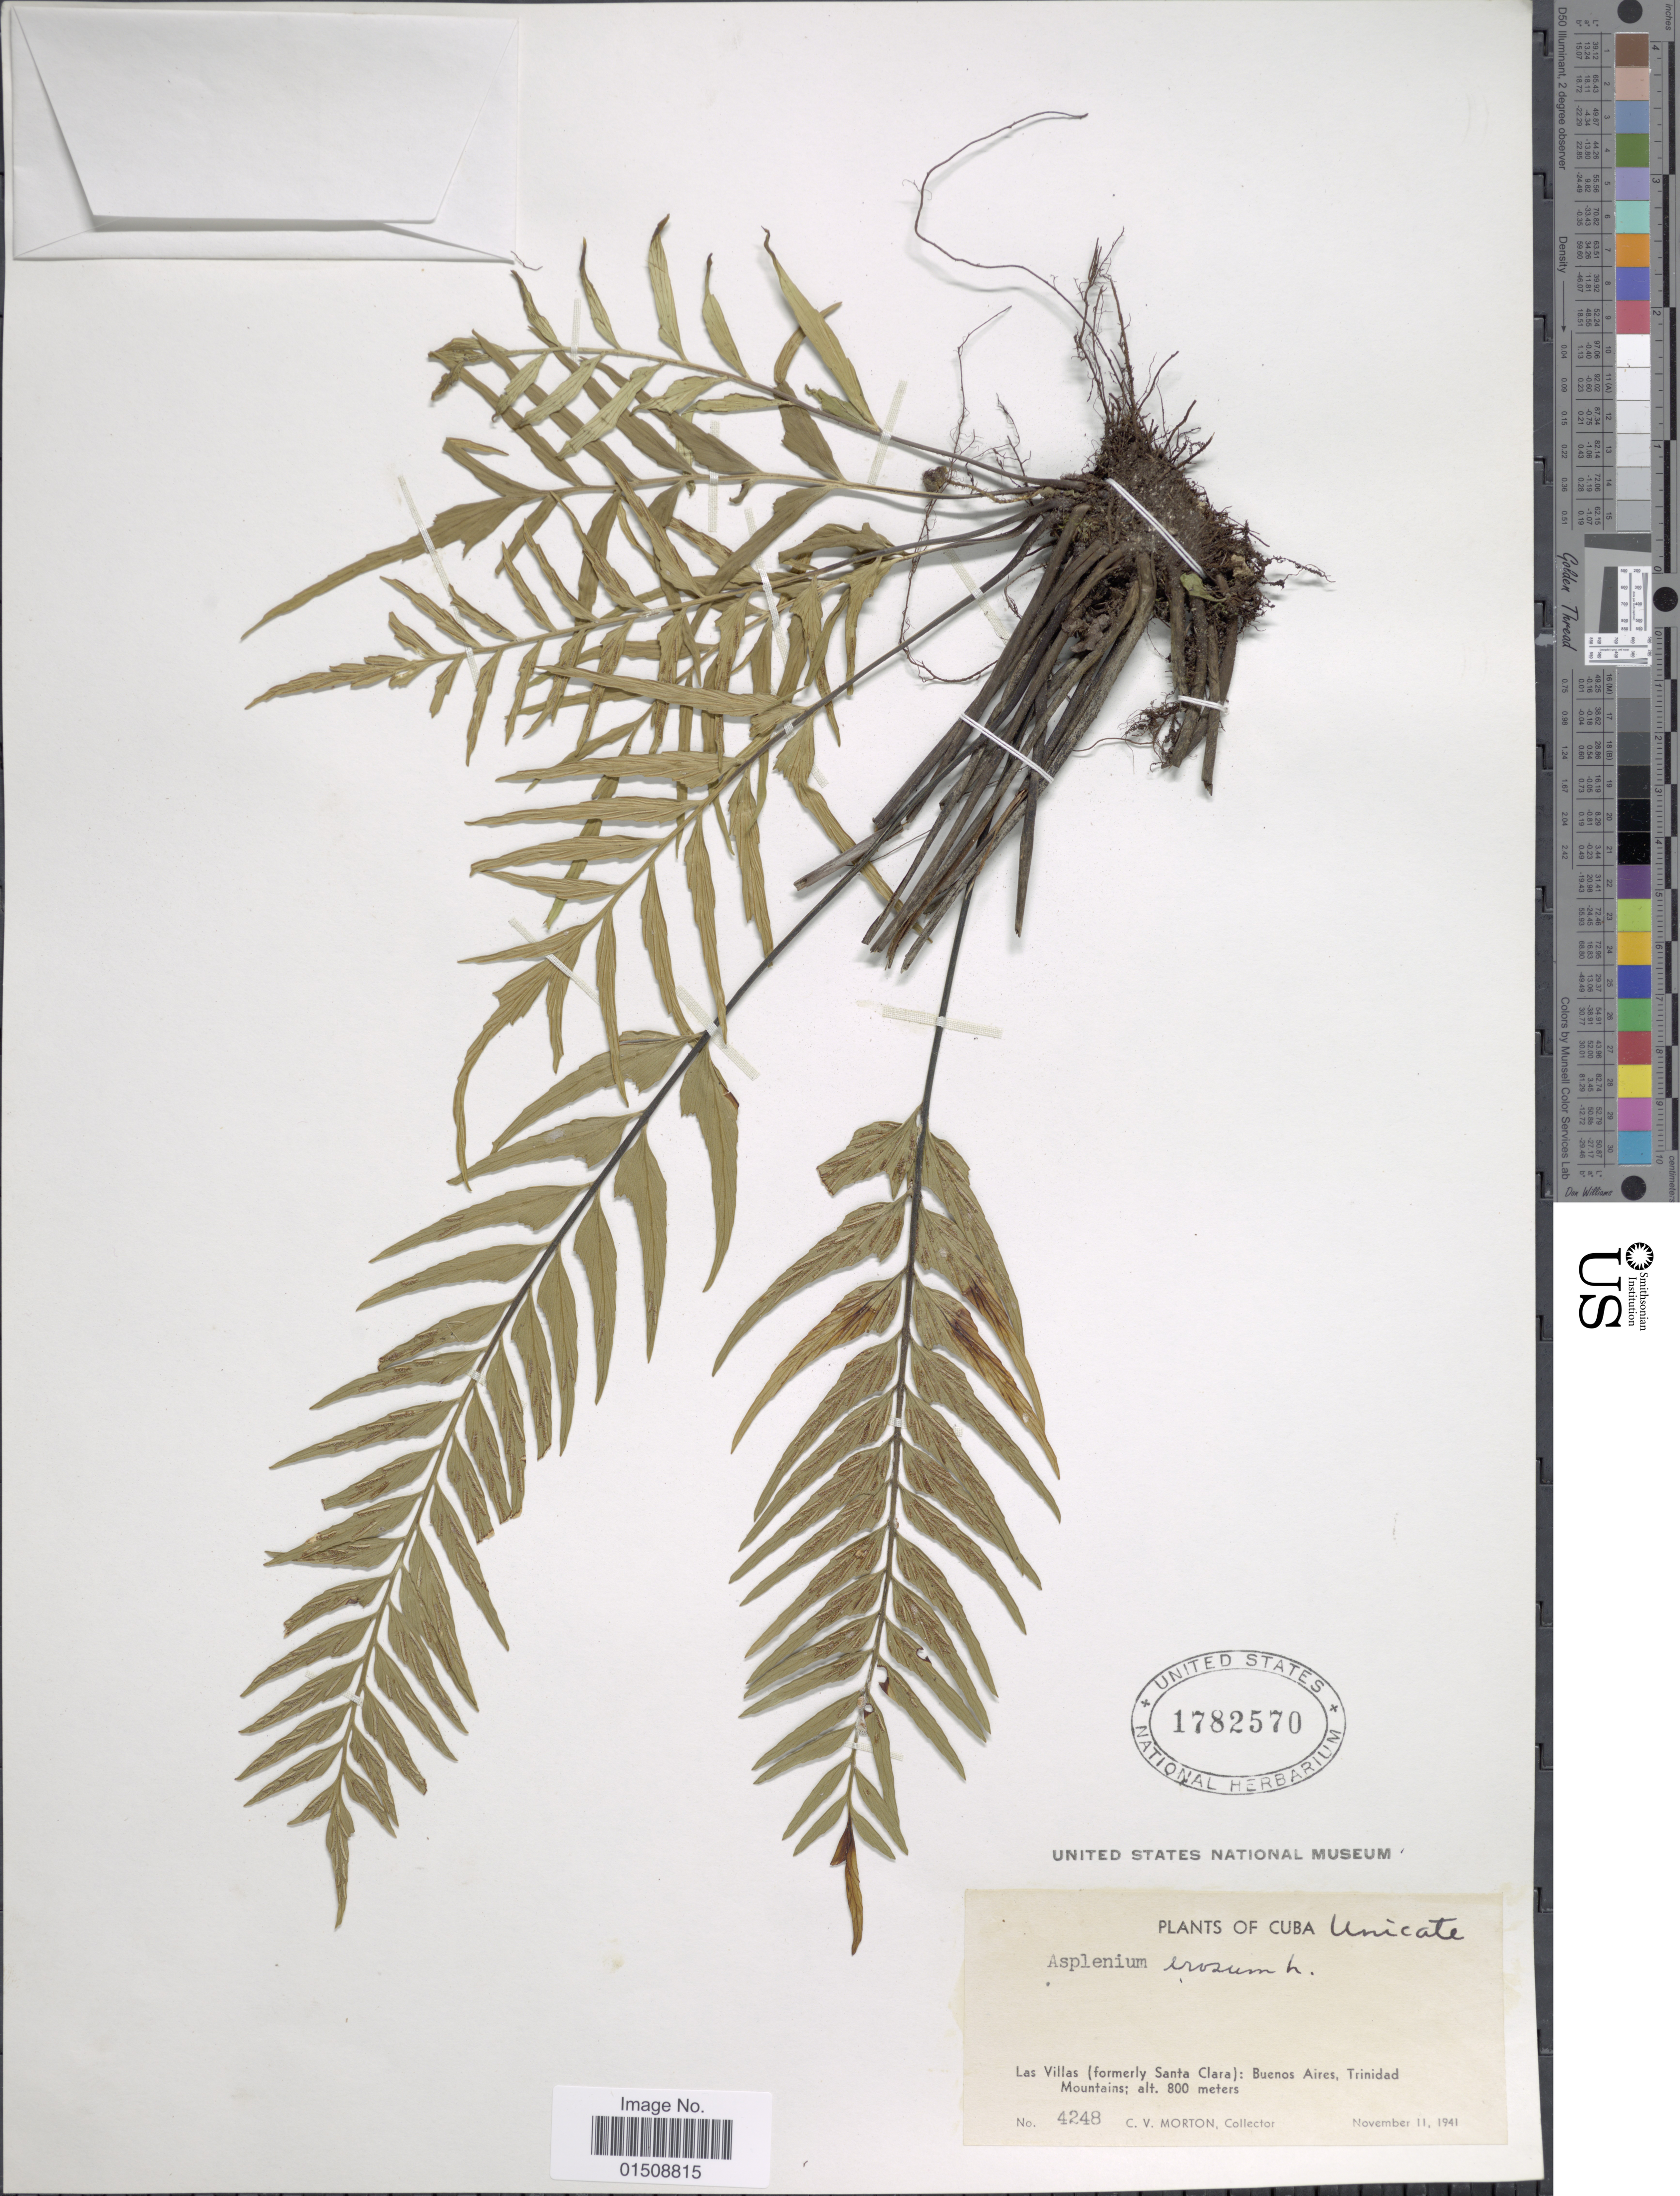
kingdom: Plantae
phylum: Tracheophyta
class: Polypodiopsida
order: Polypodiales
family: Aspleniaceae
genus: Asplenium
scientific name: Asplenium erosum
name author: L.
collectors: C. V. Morton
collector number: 4248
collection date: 1941-11-11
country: Cuba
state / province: Las Villas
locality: Cuba Unicate, Las Villas (formerly Santa Clara): Buenos Aires, Trinidad Mountains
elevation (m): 800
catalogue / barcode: US 1782570